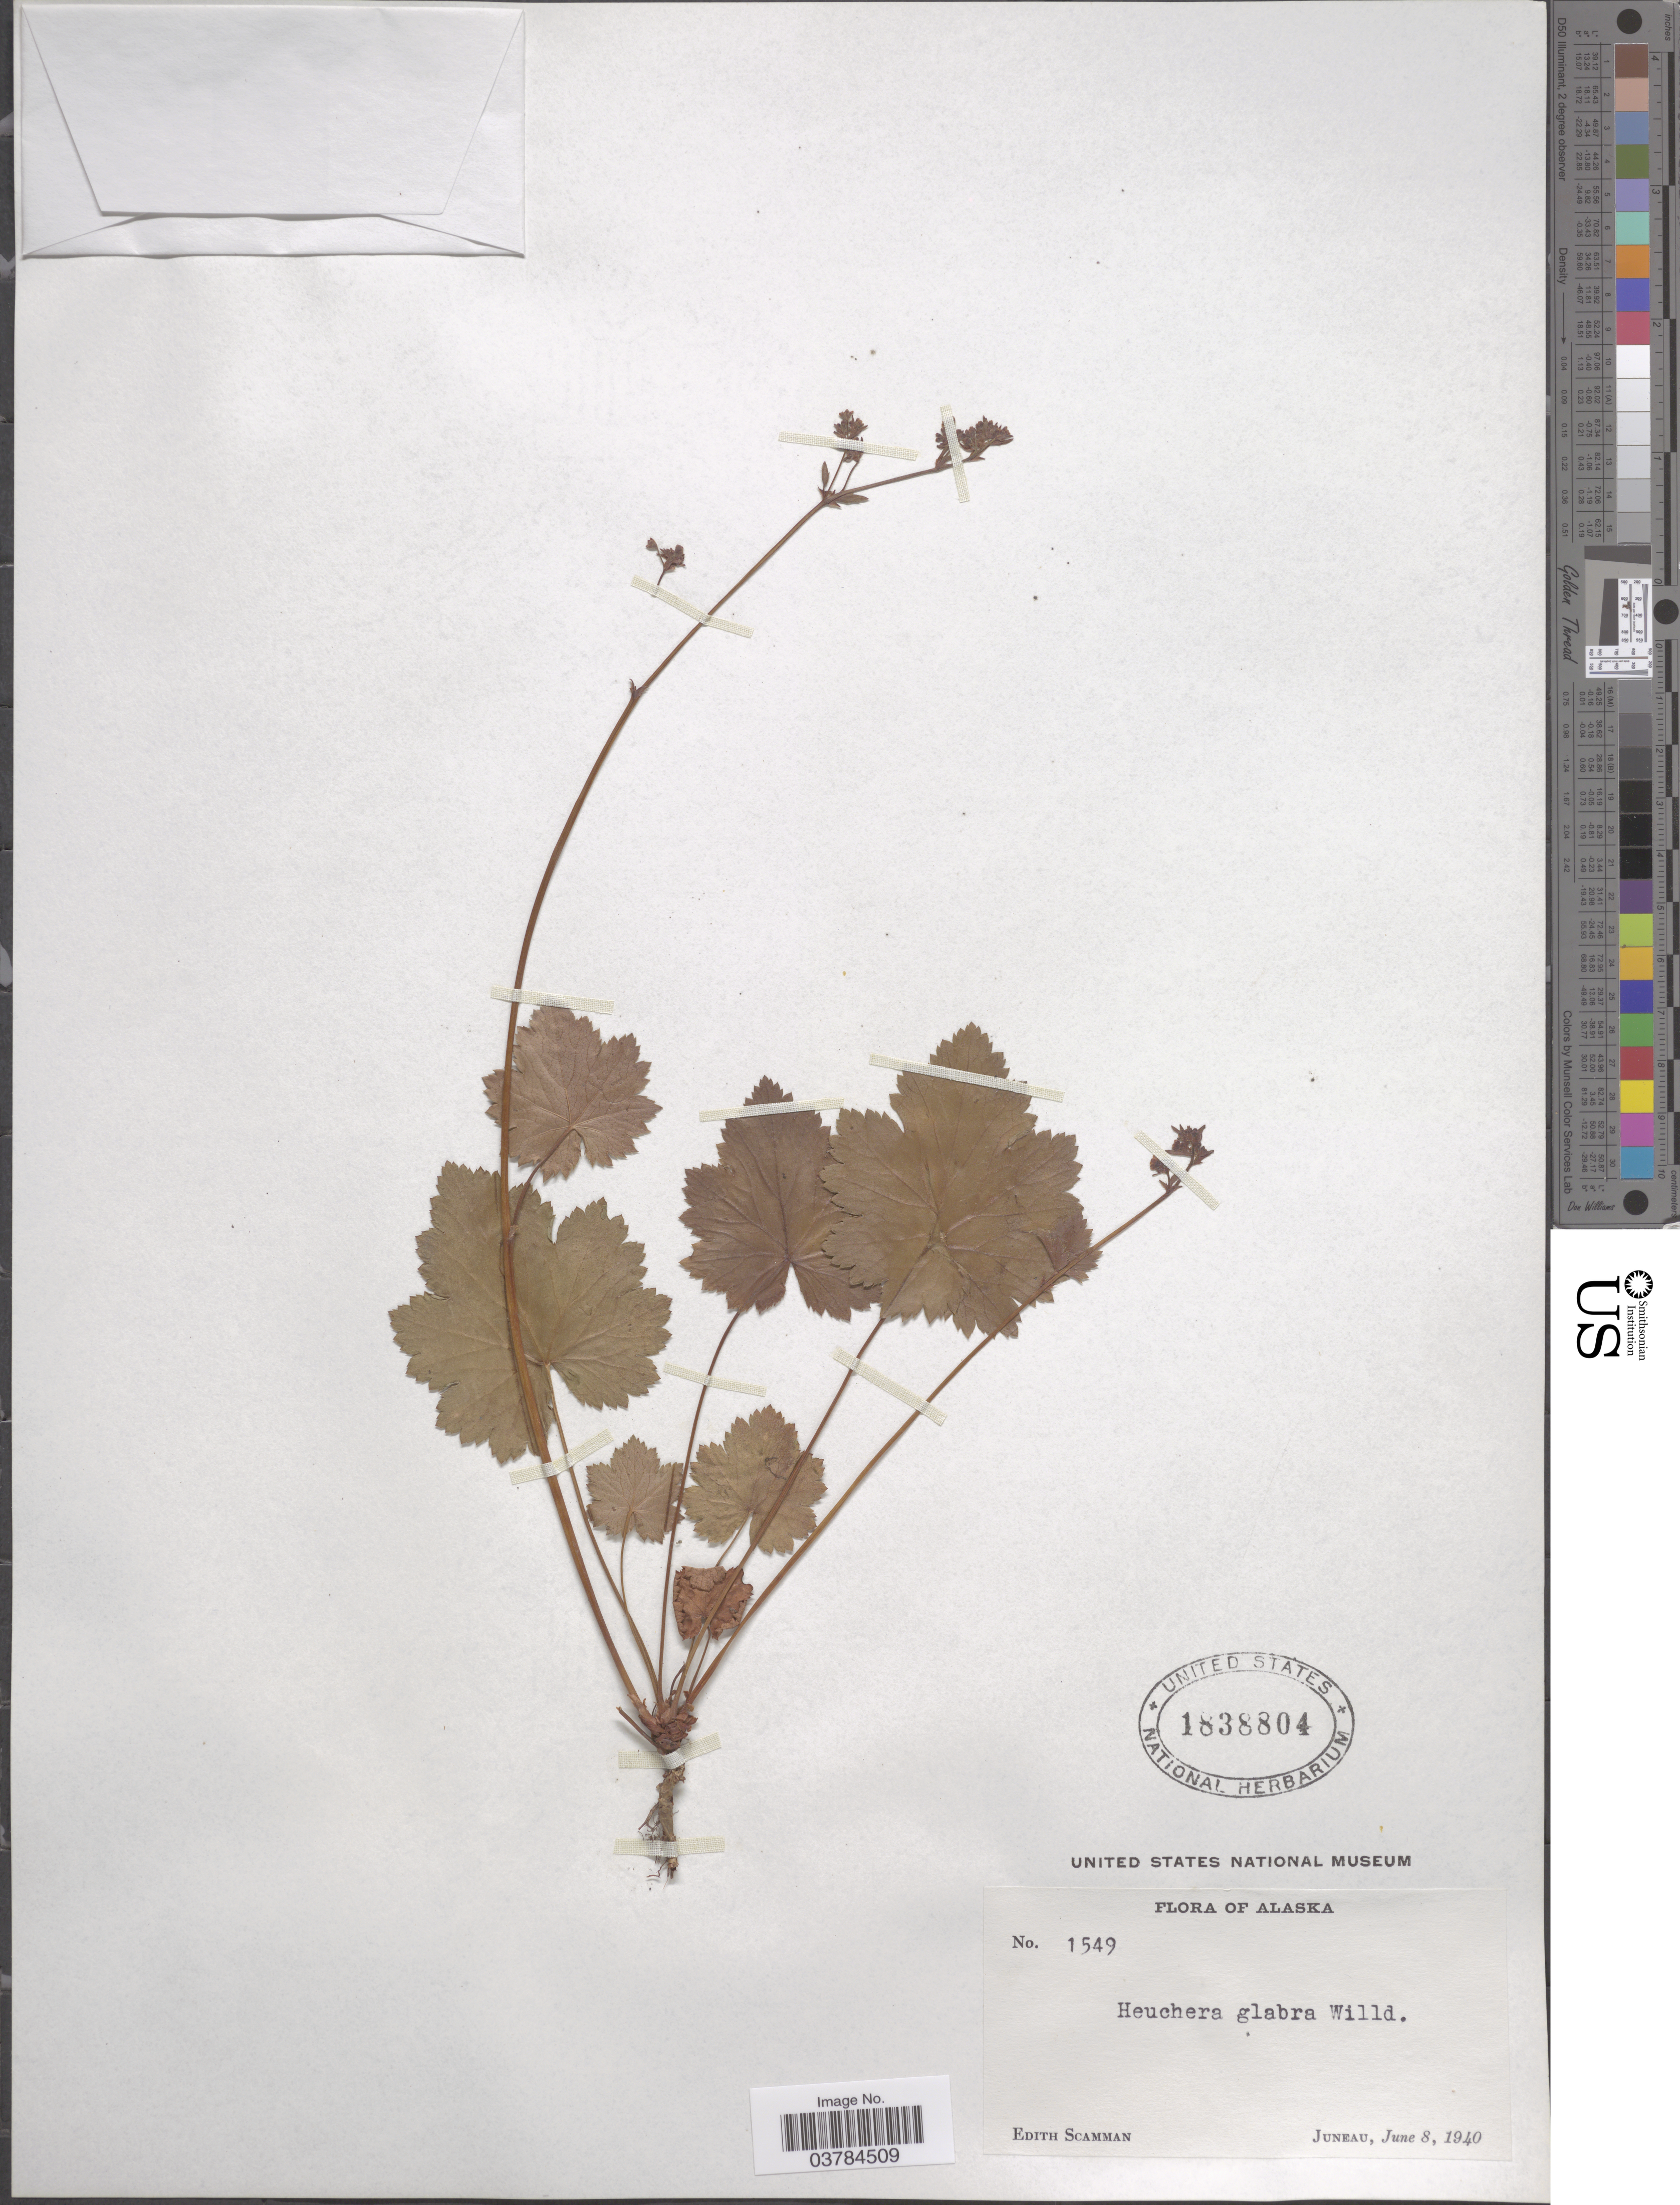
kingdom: Plantae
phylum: Tracheophyta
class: Magnoliopsida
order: Saxifragales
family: Saxifragaceae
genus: Heuchera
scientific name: Heuchera glabra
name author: Willd. ex Roem. & Schult.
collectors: E. Scamman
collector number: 1549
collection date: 1940-06-08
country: United States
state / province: Alaska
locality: Juneau.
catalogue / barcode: US 1838804